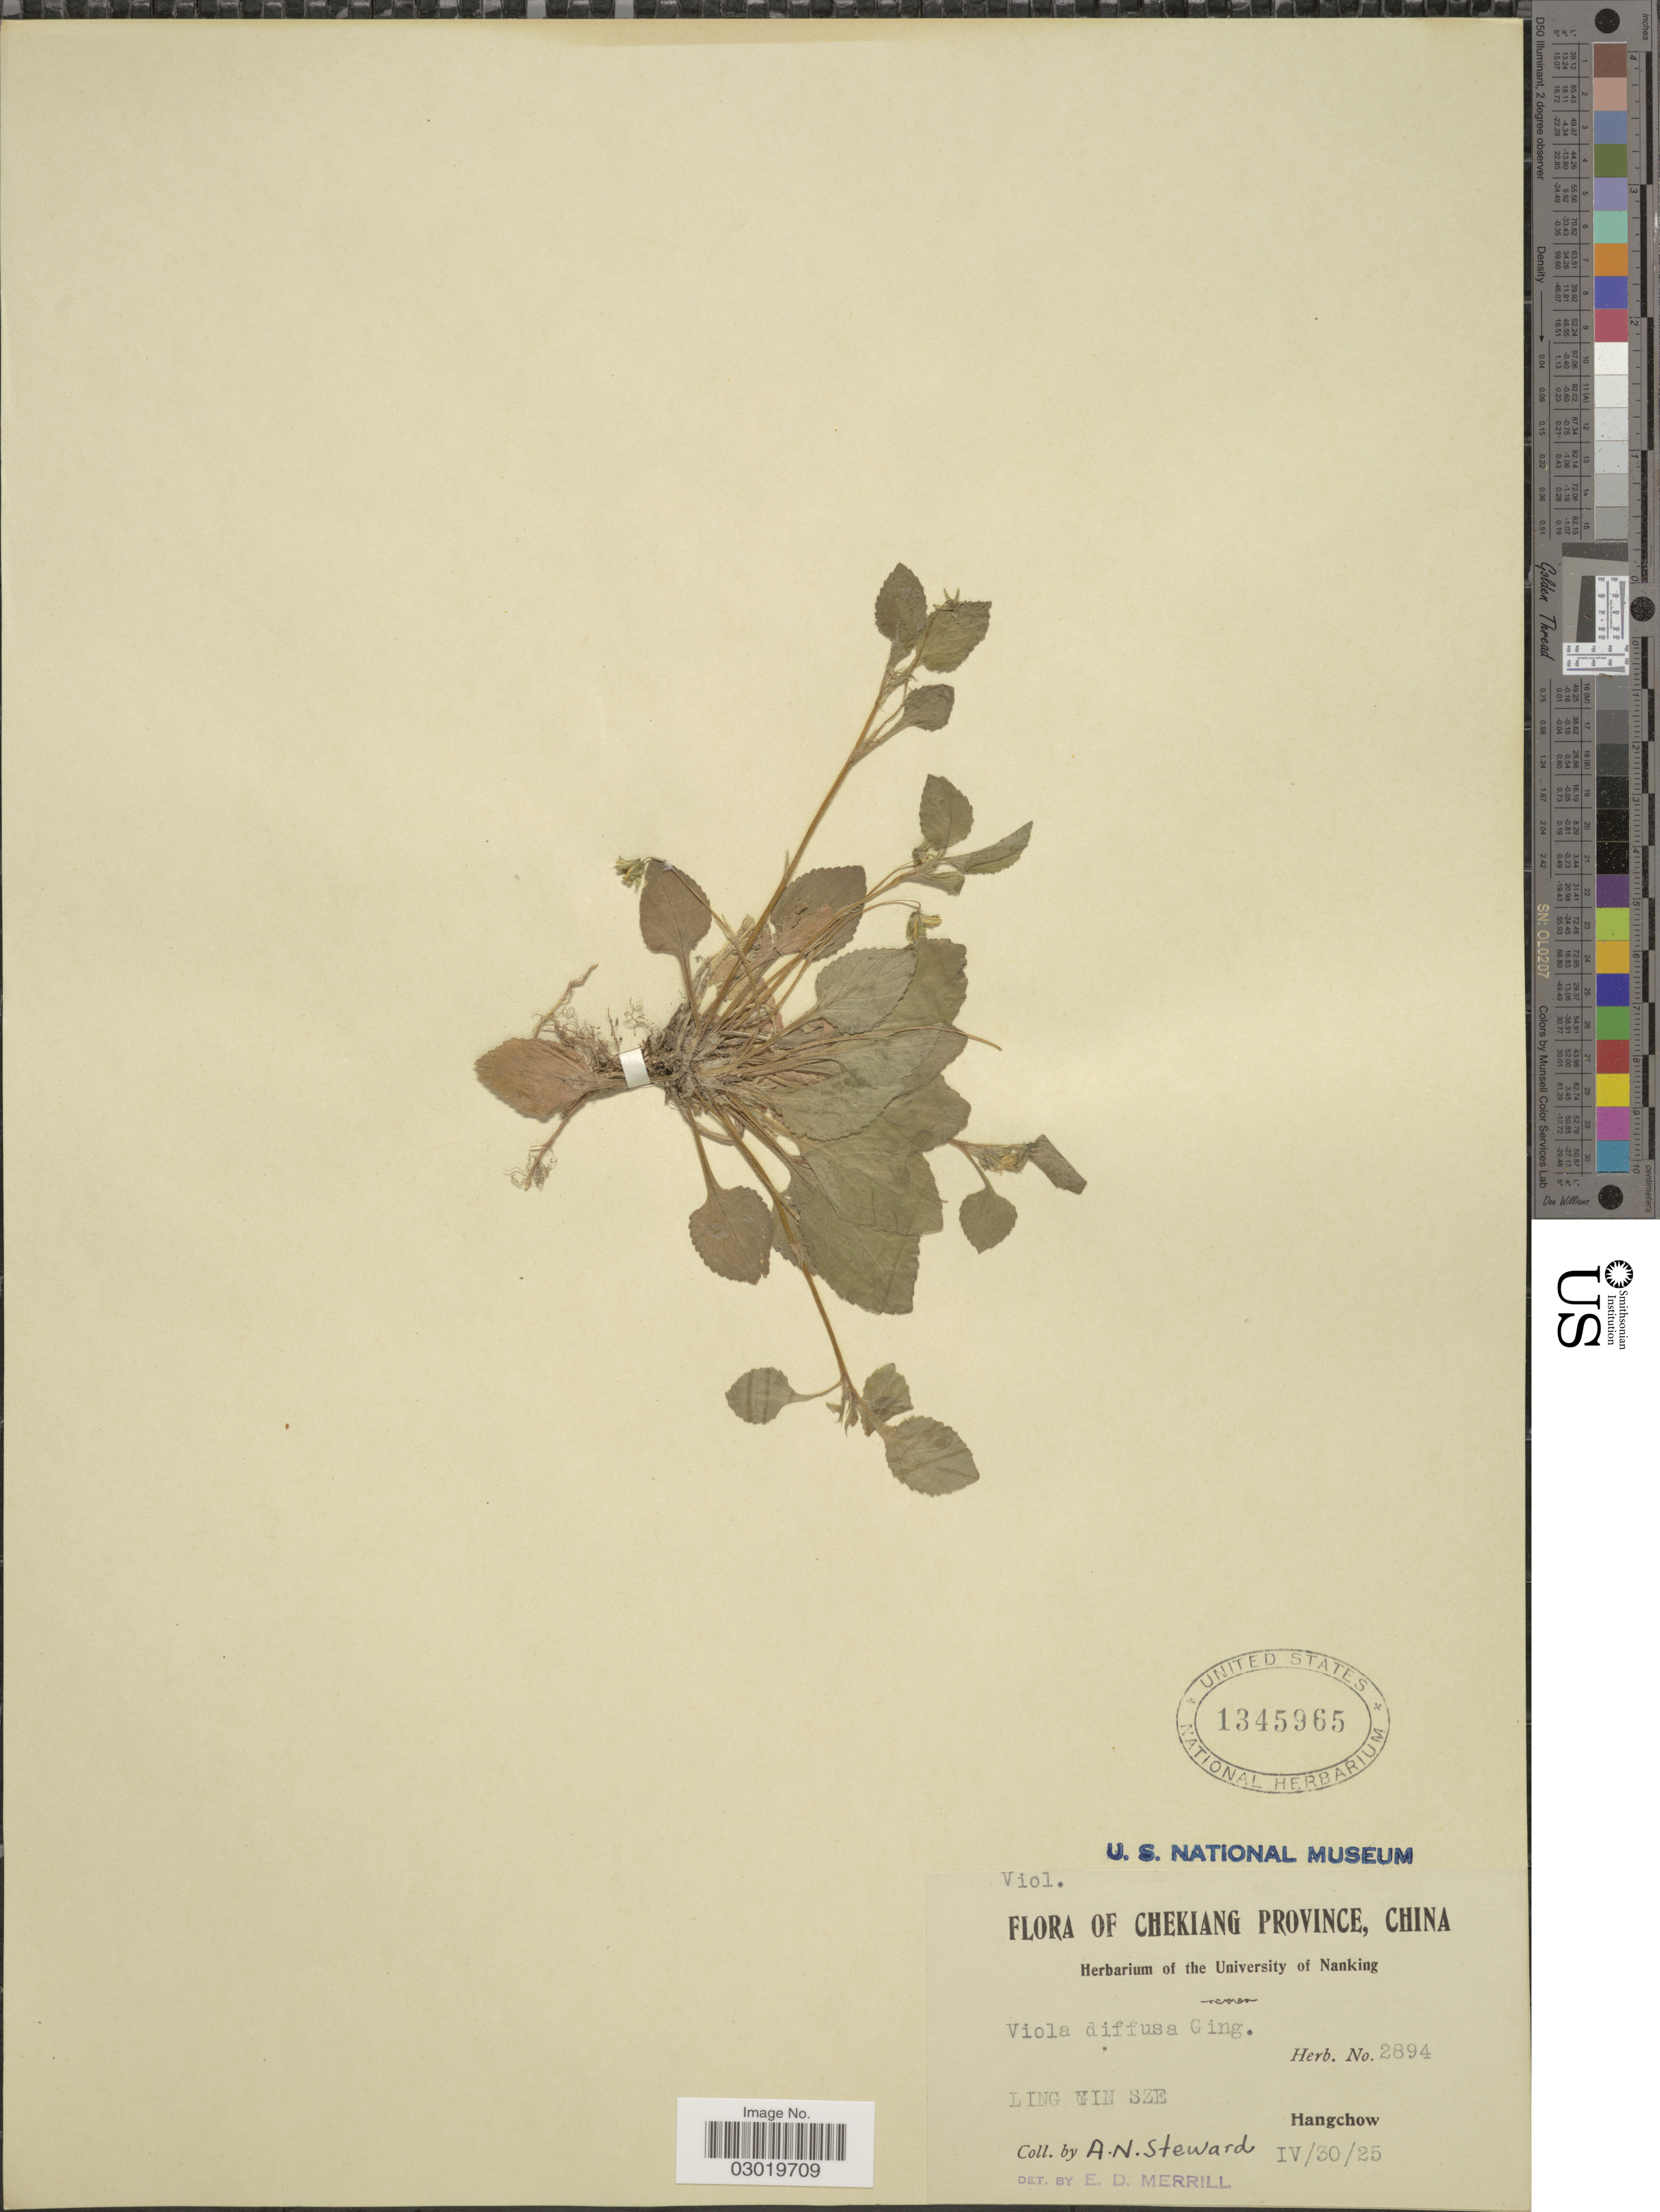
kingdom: Plantae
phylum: Tracheophyta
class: Magnoliopsida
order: Malpighiales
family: Violaceae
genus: Viola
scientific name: Viola diffusa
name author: Ging.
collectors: A. N. Steward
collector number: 2894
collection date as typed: Transcribed d/m/y: 30/4/25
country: China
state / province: Zhejiang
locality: Chekiang Province. Ling Yin Sze. Hangchow.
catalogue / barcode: US 1345965